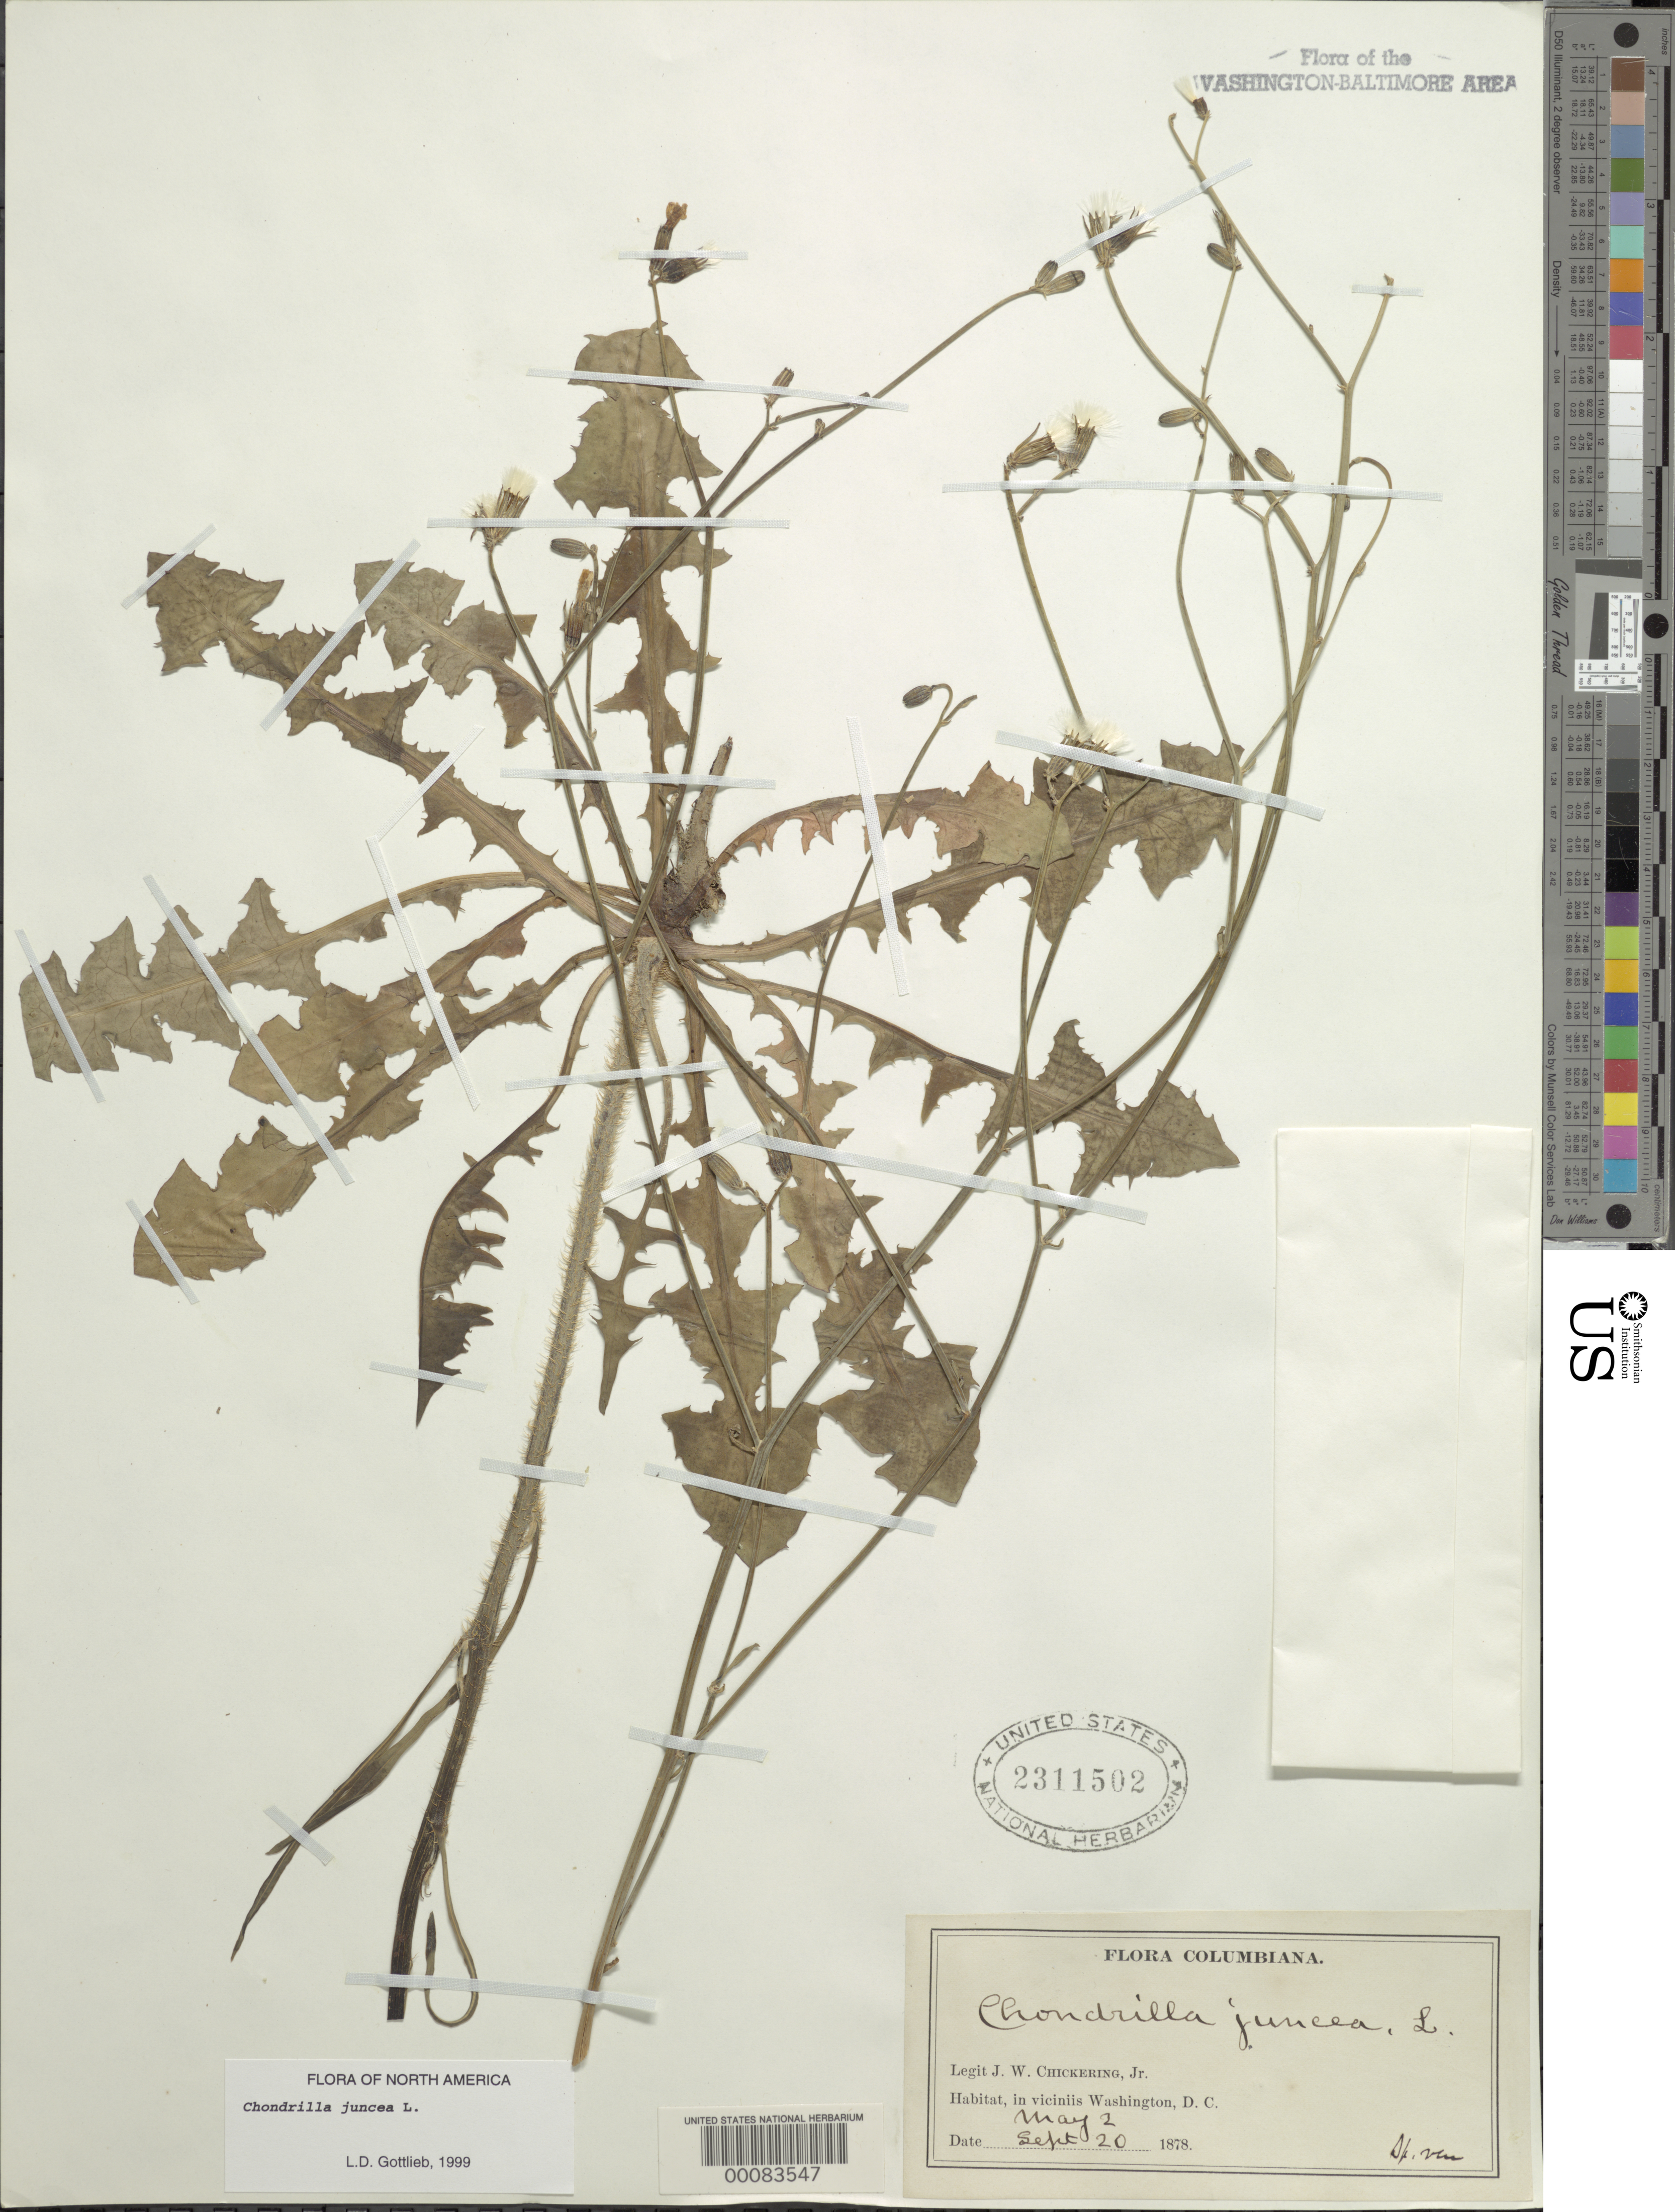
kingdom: Plantae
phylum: Tracheophyta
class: Magnoliopsida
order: Asterales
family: Asteraceae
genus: Chondrilla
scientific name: Chondrilla juncea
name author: L.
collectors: J. Chickering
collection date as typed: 02 May 1878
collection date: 1878-05-02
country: United States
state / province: District of Columbia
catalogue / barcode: US 2311502